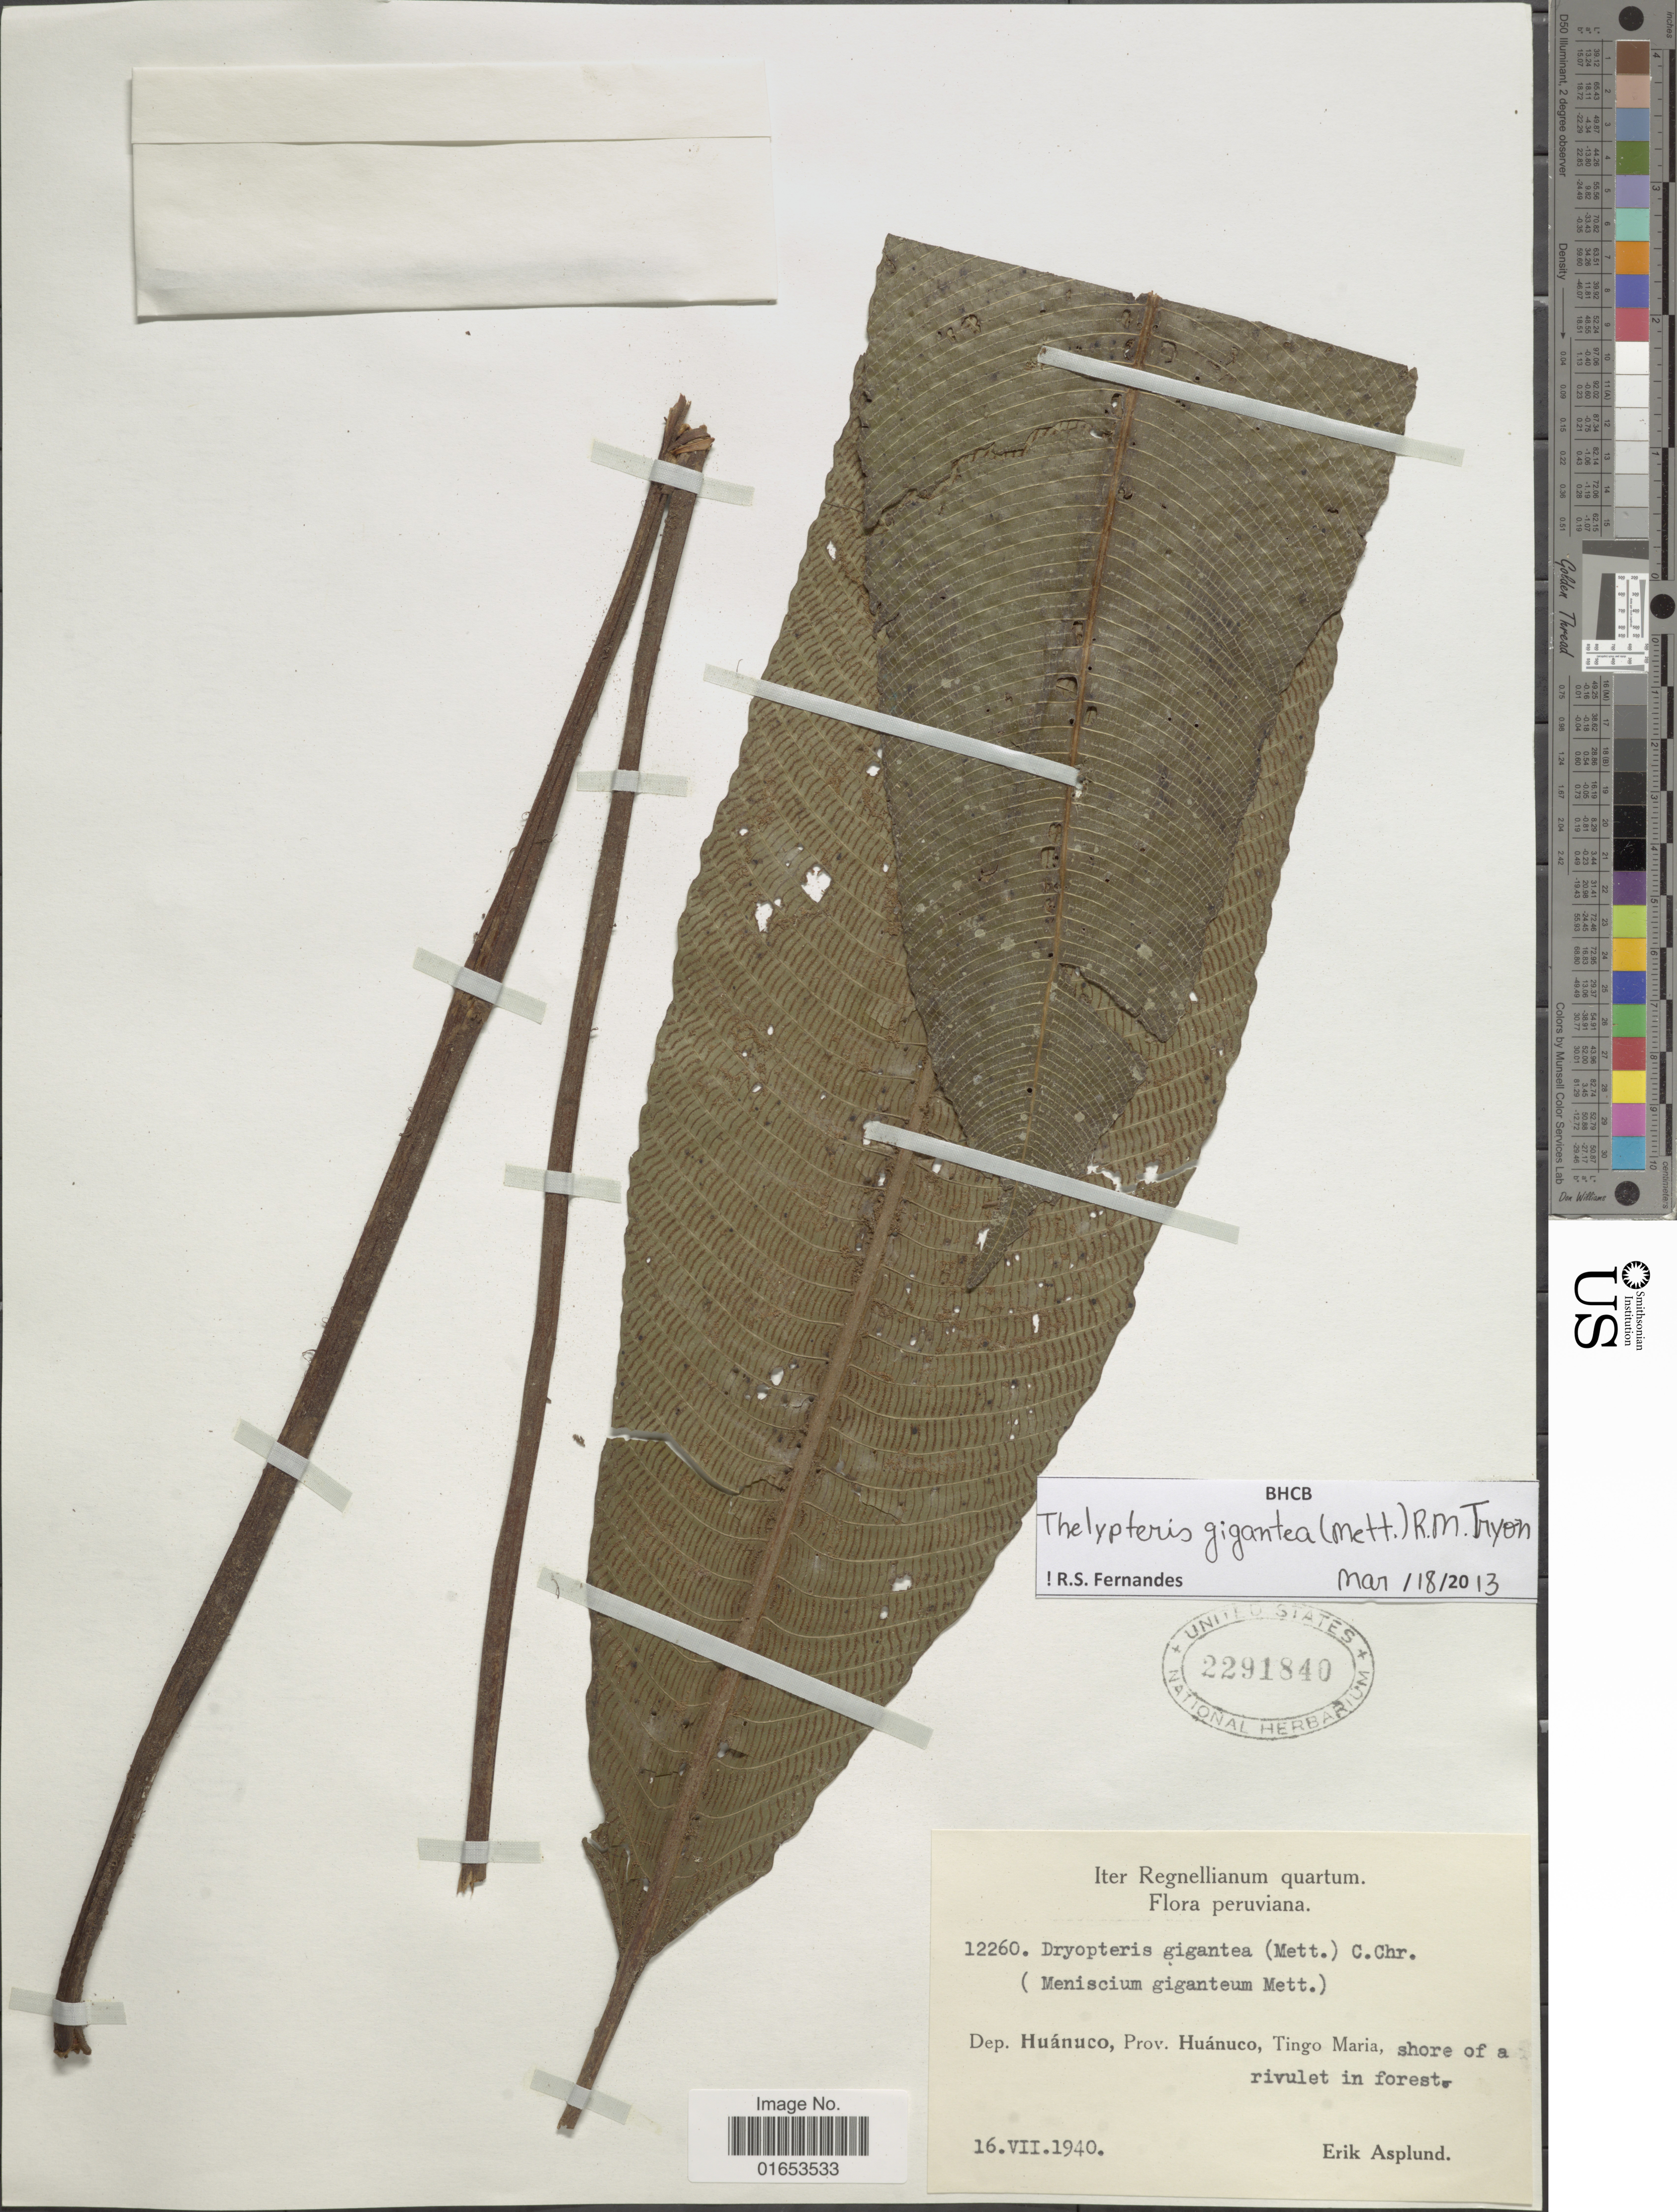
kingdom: Plantae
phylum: Tracheophyta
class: Polypodiopsida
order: Polypodiales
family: Thelypteridaceae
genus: Meniscium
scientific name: Meniscium giganteum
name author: Mett.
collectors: E. Asplund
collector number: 12260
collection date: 1940-07-16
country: Peru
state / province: Huánuco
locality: Prov. Huánuco, Tingo Maria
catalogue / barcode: US 2291840